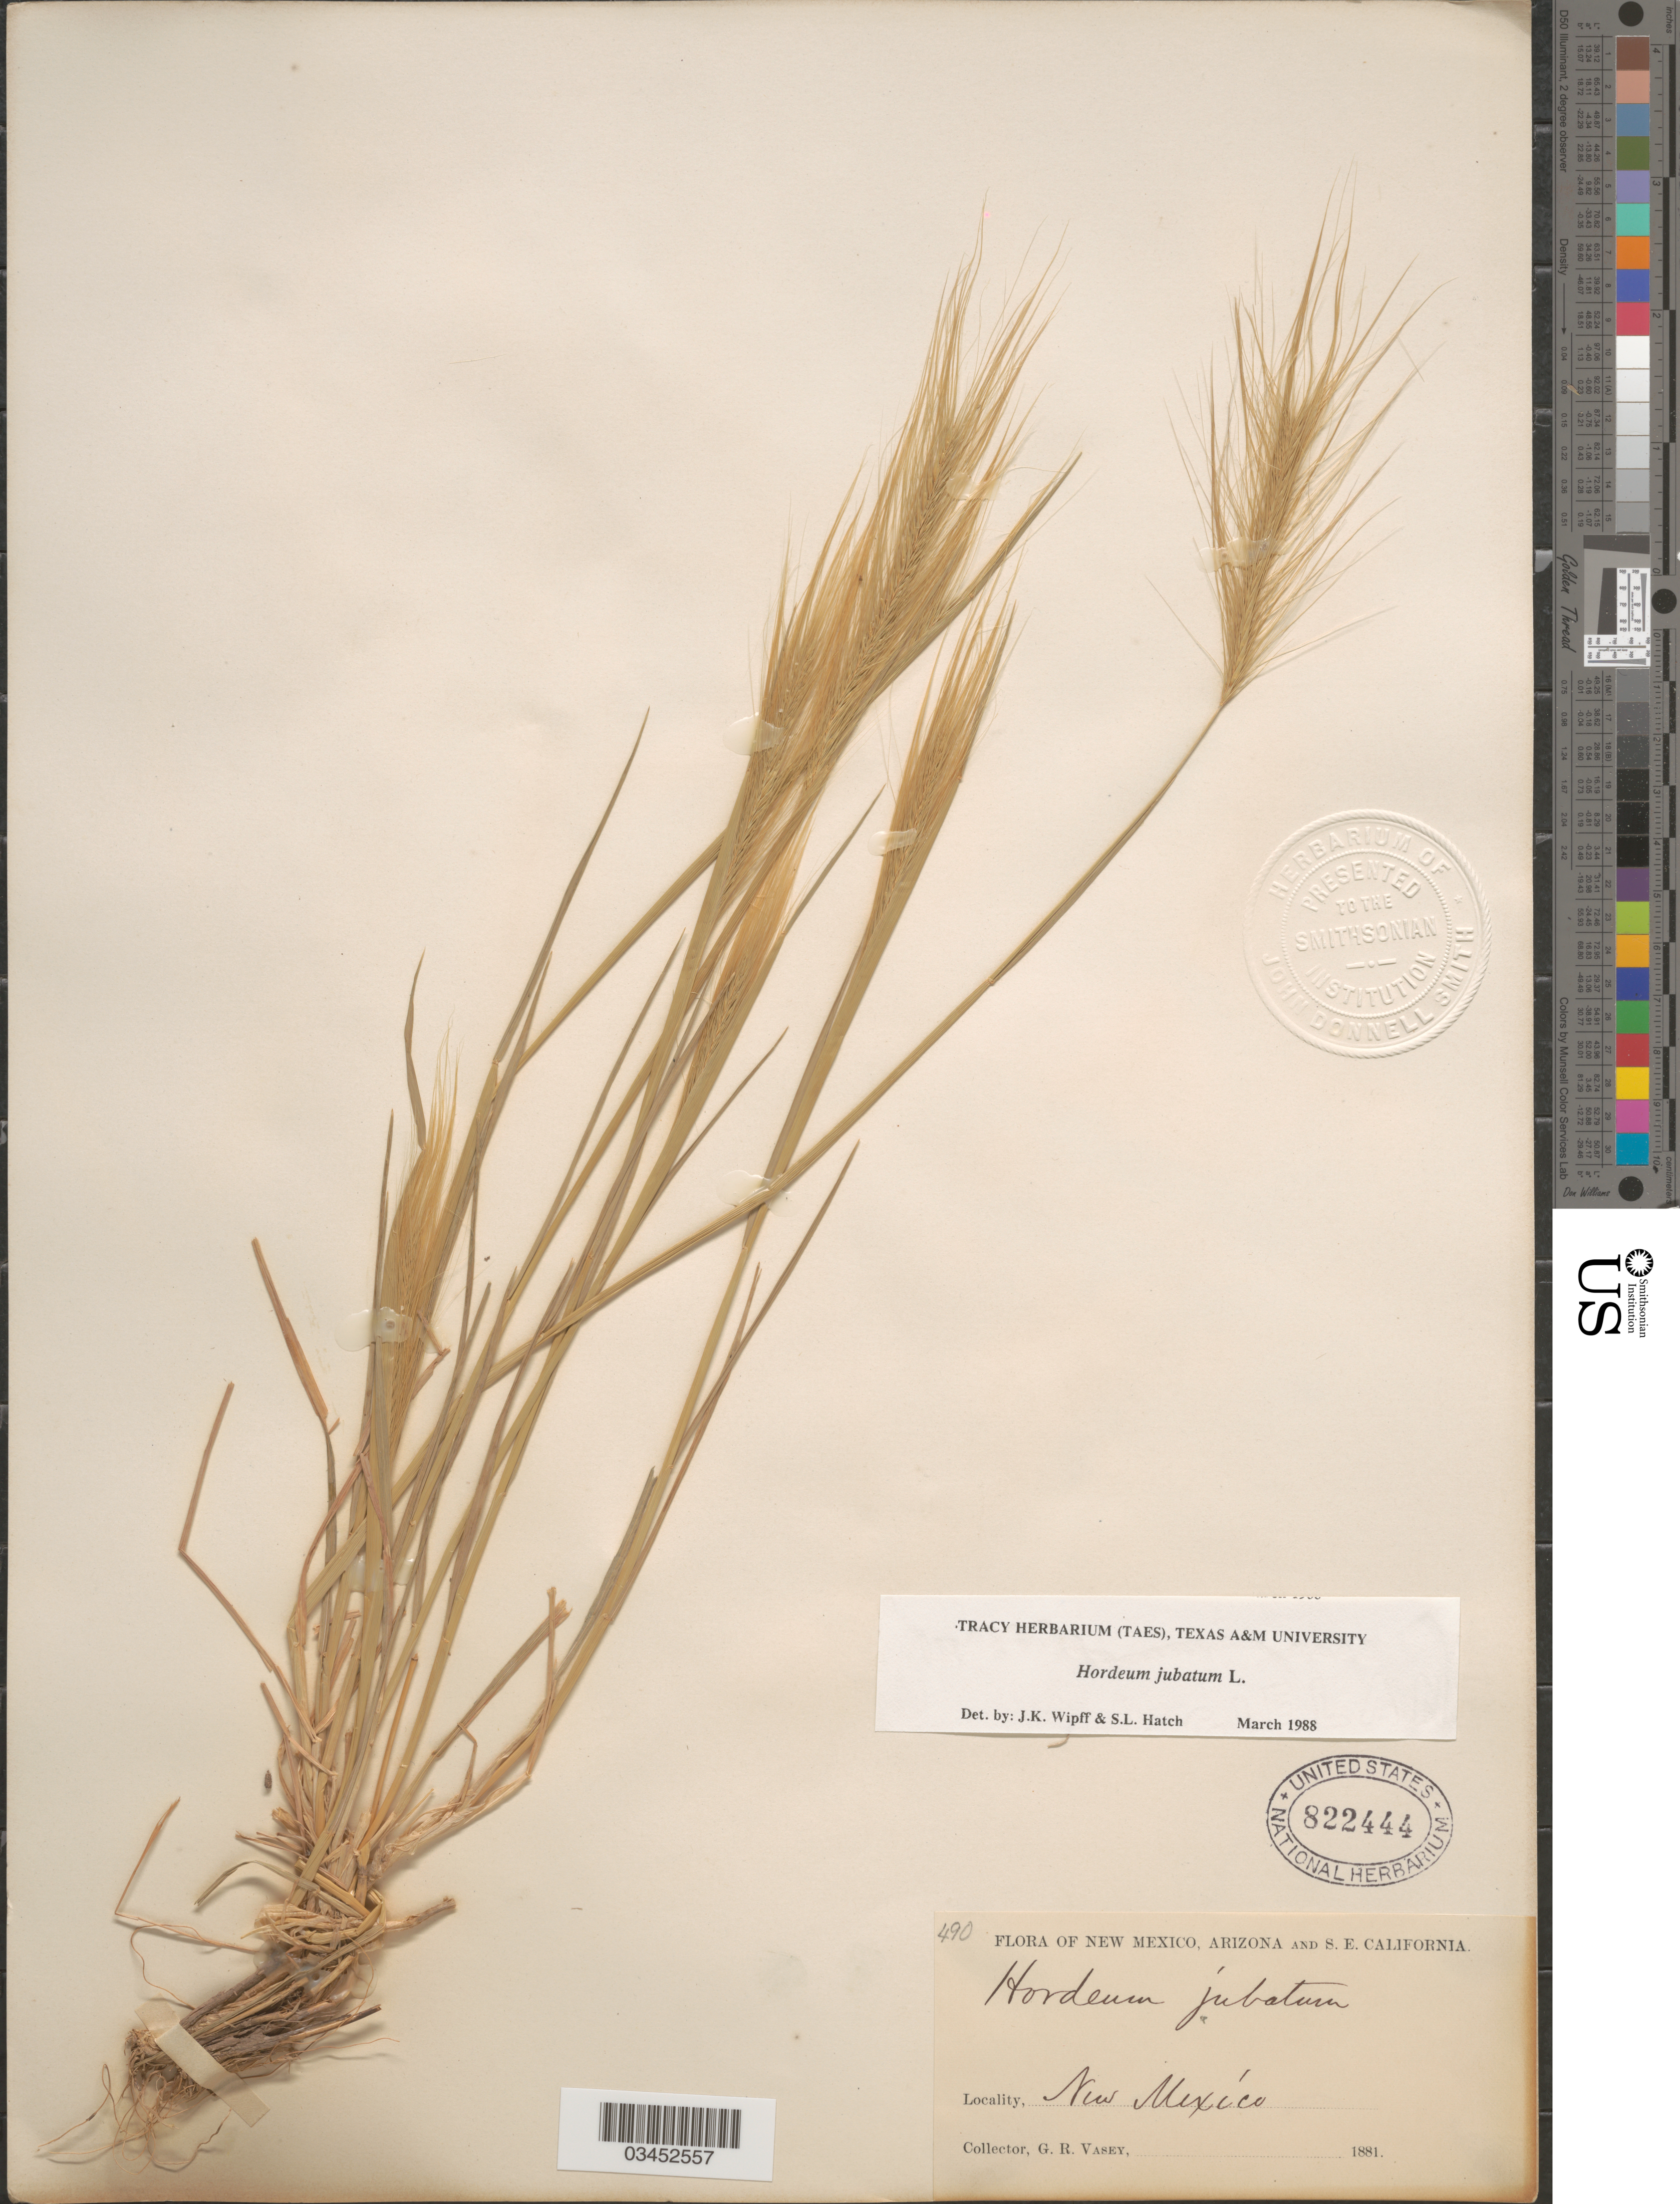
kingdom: Plantae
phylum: Tracheophyta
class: Liliopsida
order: Poales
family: Poaceae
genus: Hordeum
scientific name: Hordeum jubatum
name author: L.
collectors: G. R. Vasey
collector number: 490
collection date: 1881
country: United States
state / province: New Mexico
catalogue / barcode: US 822444